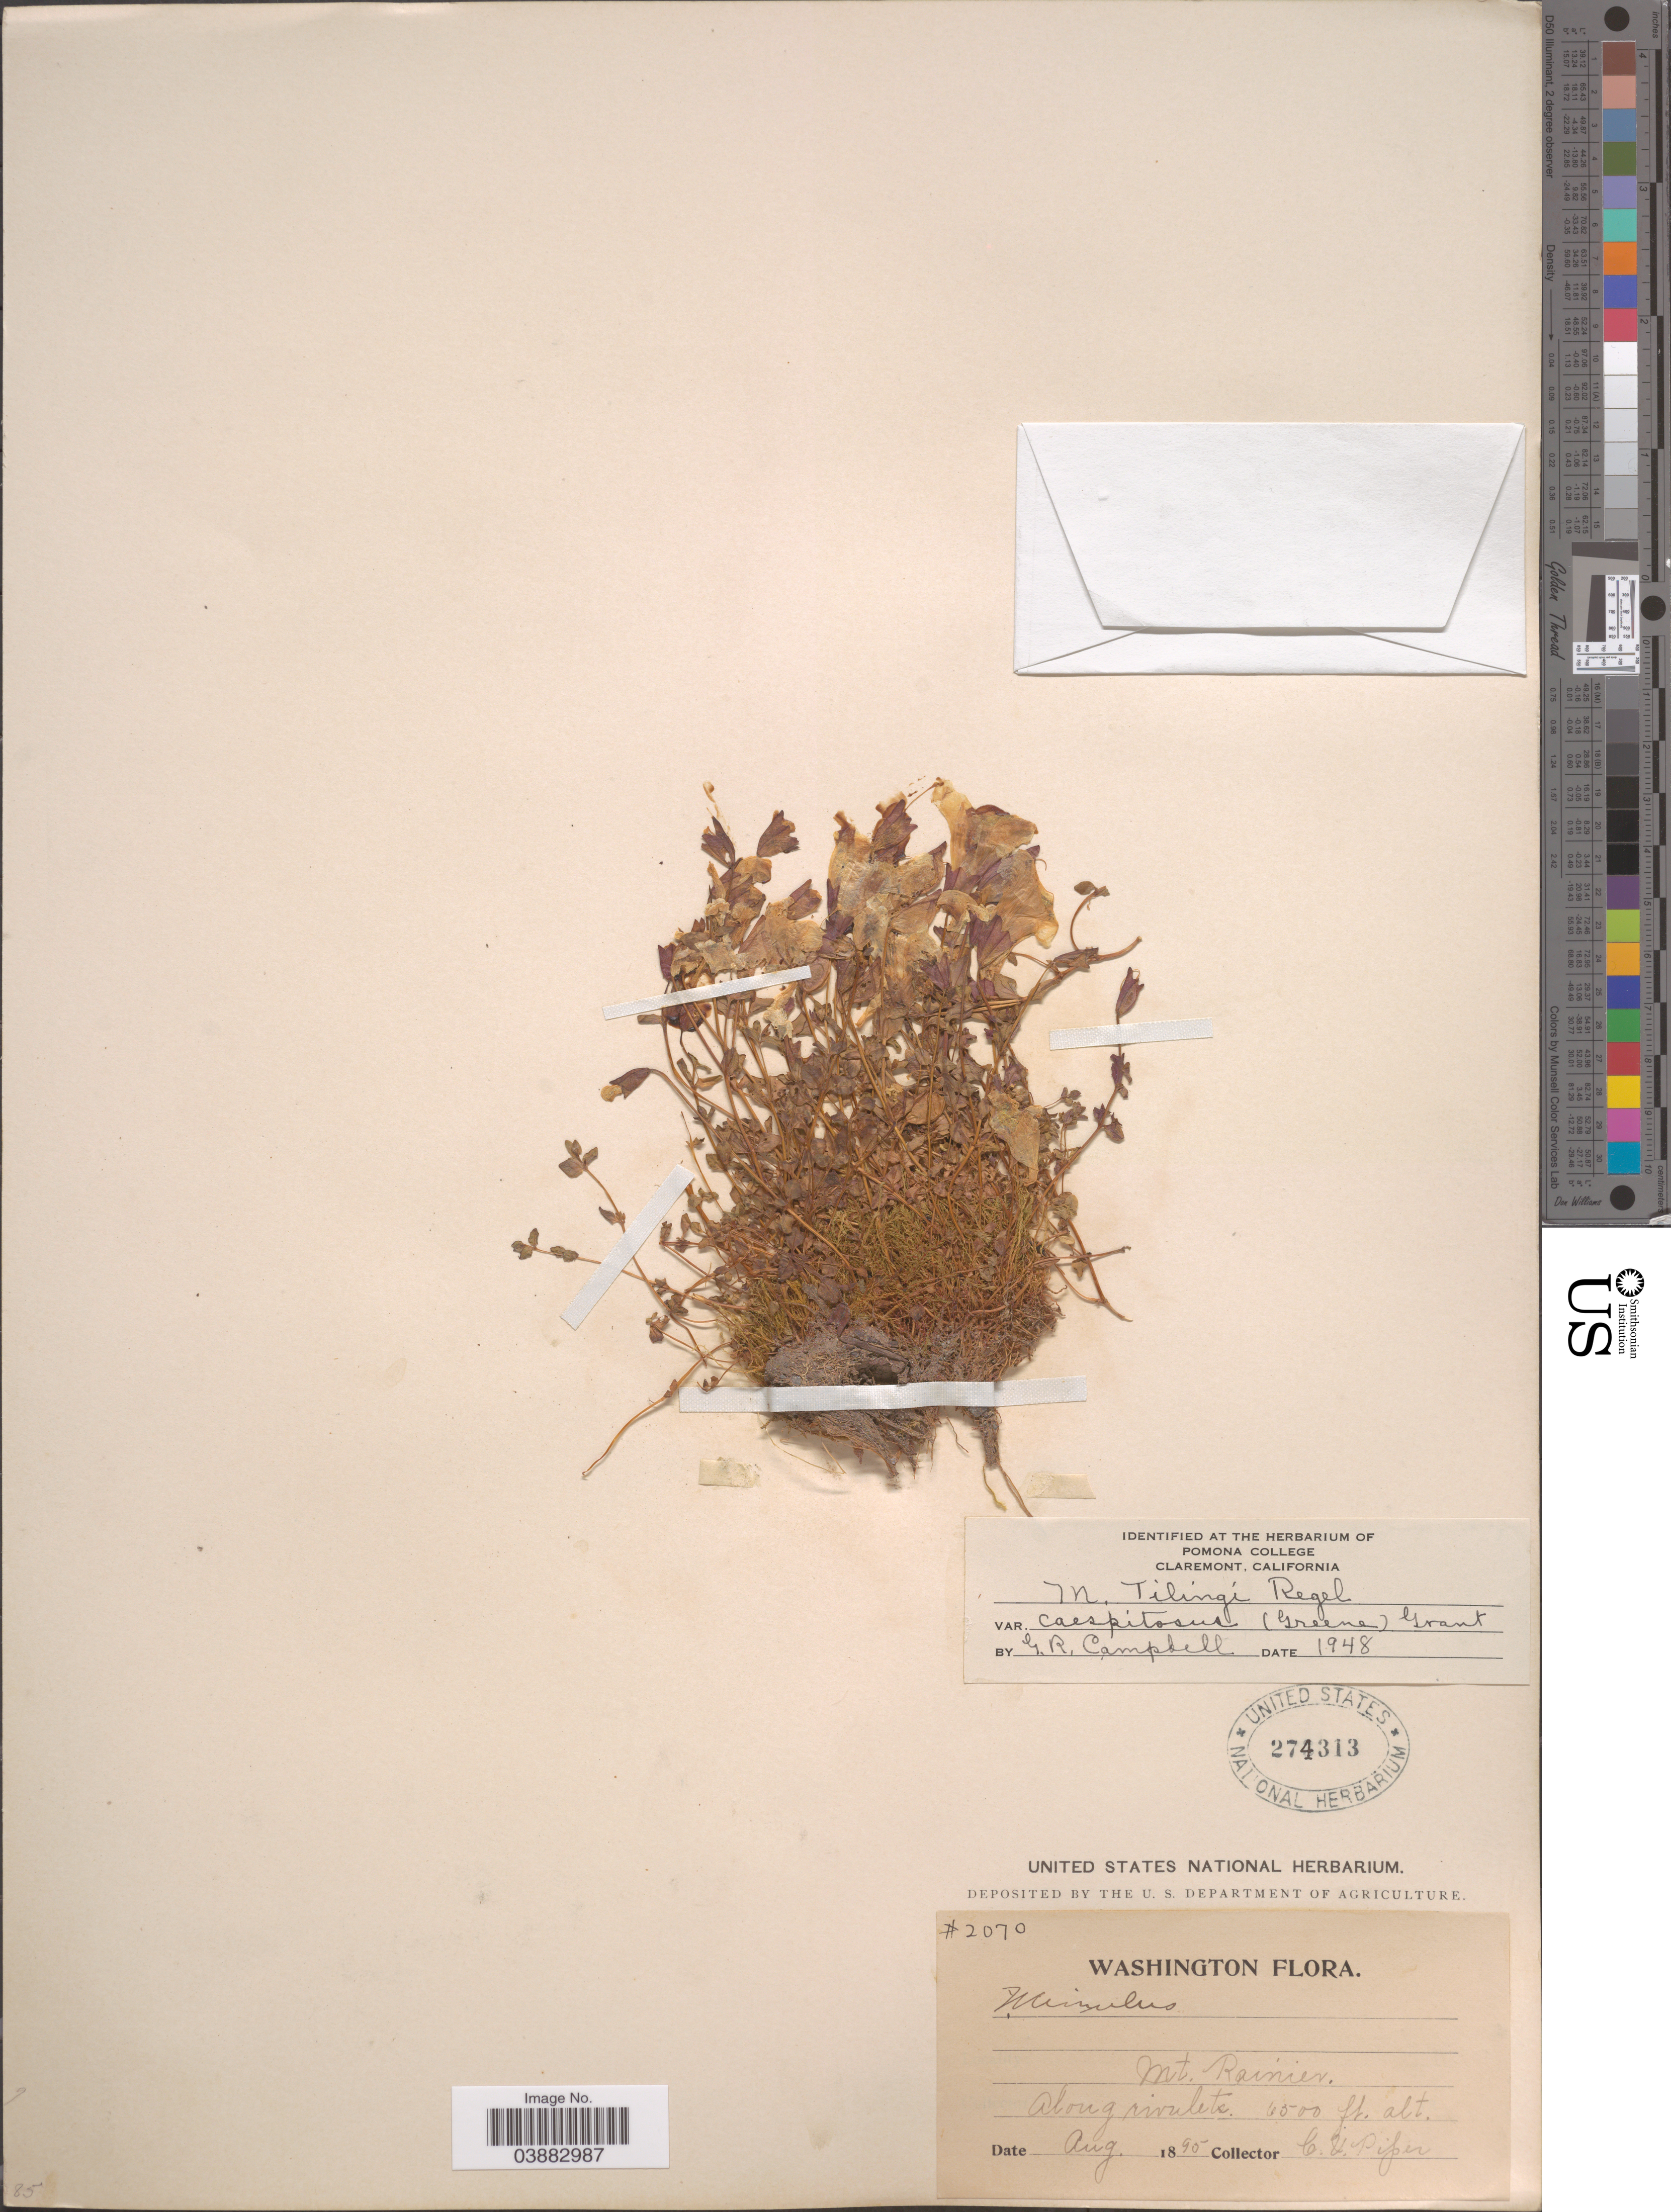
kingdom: Plantae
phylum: Tracheophyta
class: Magnoliopsida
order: Lamiales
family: Phrymaceae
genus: Mimulus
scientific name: Mimulus tilingii var. caespitosus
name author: (Greene) A.L. Grant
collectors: C. V. Piper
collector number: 2070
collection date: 1895-08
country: United States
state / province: Washington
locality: Mt. Rainier.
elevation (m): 1981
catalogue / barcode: US 274313